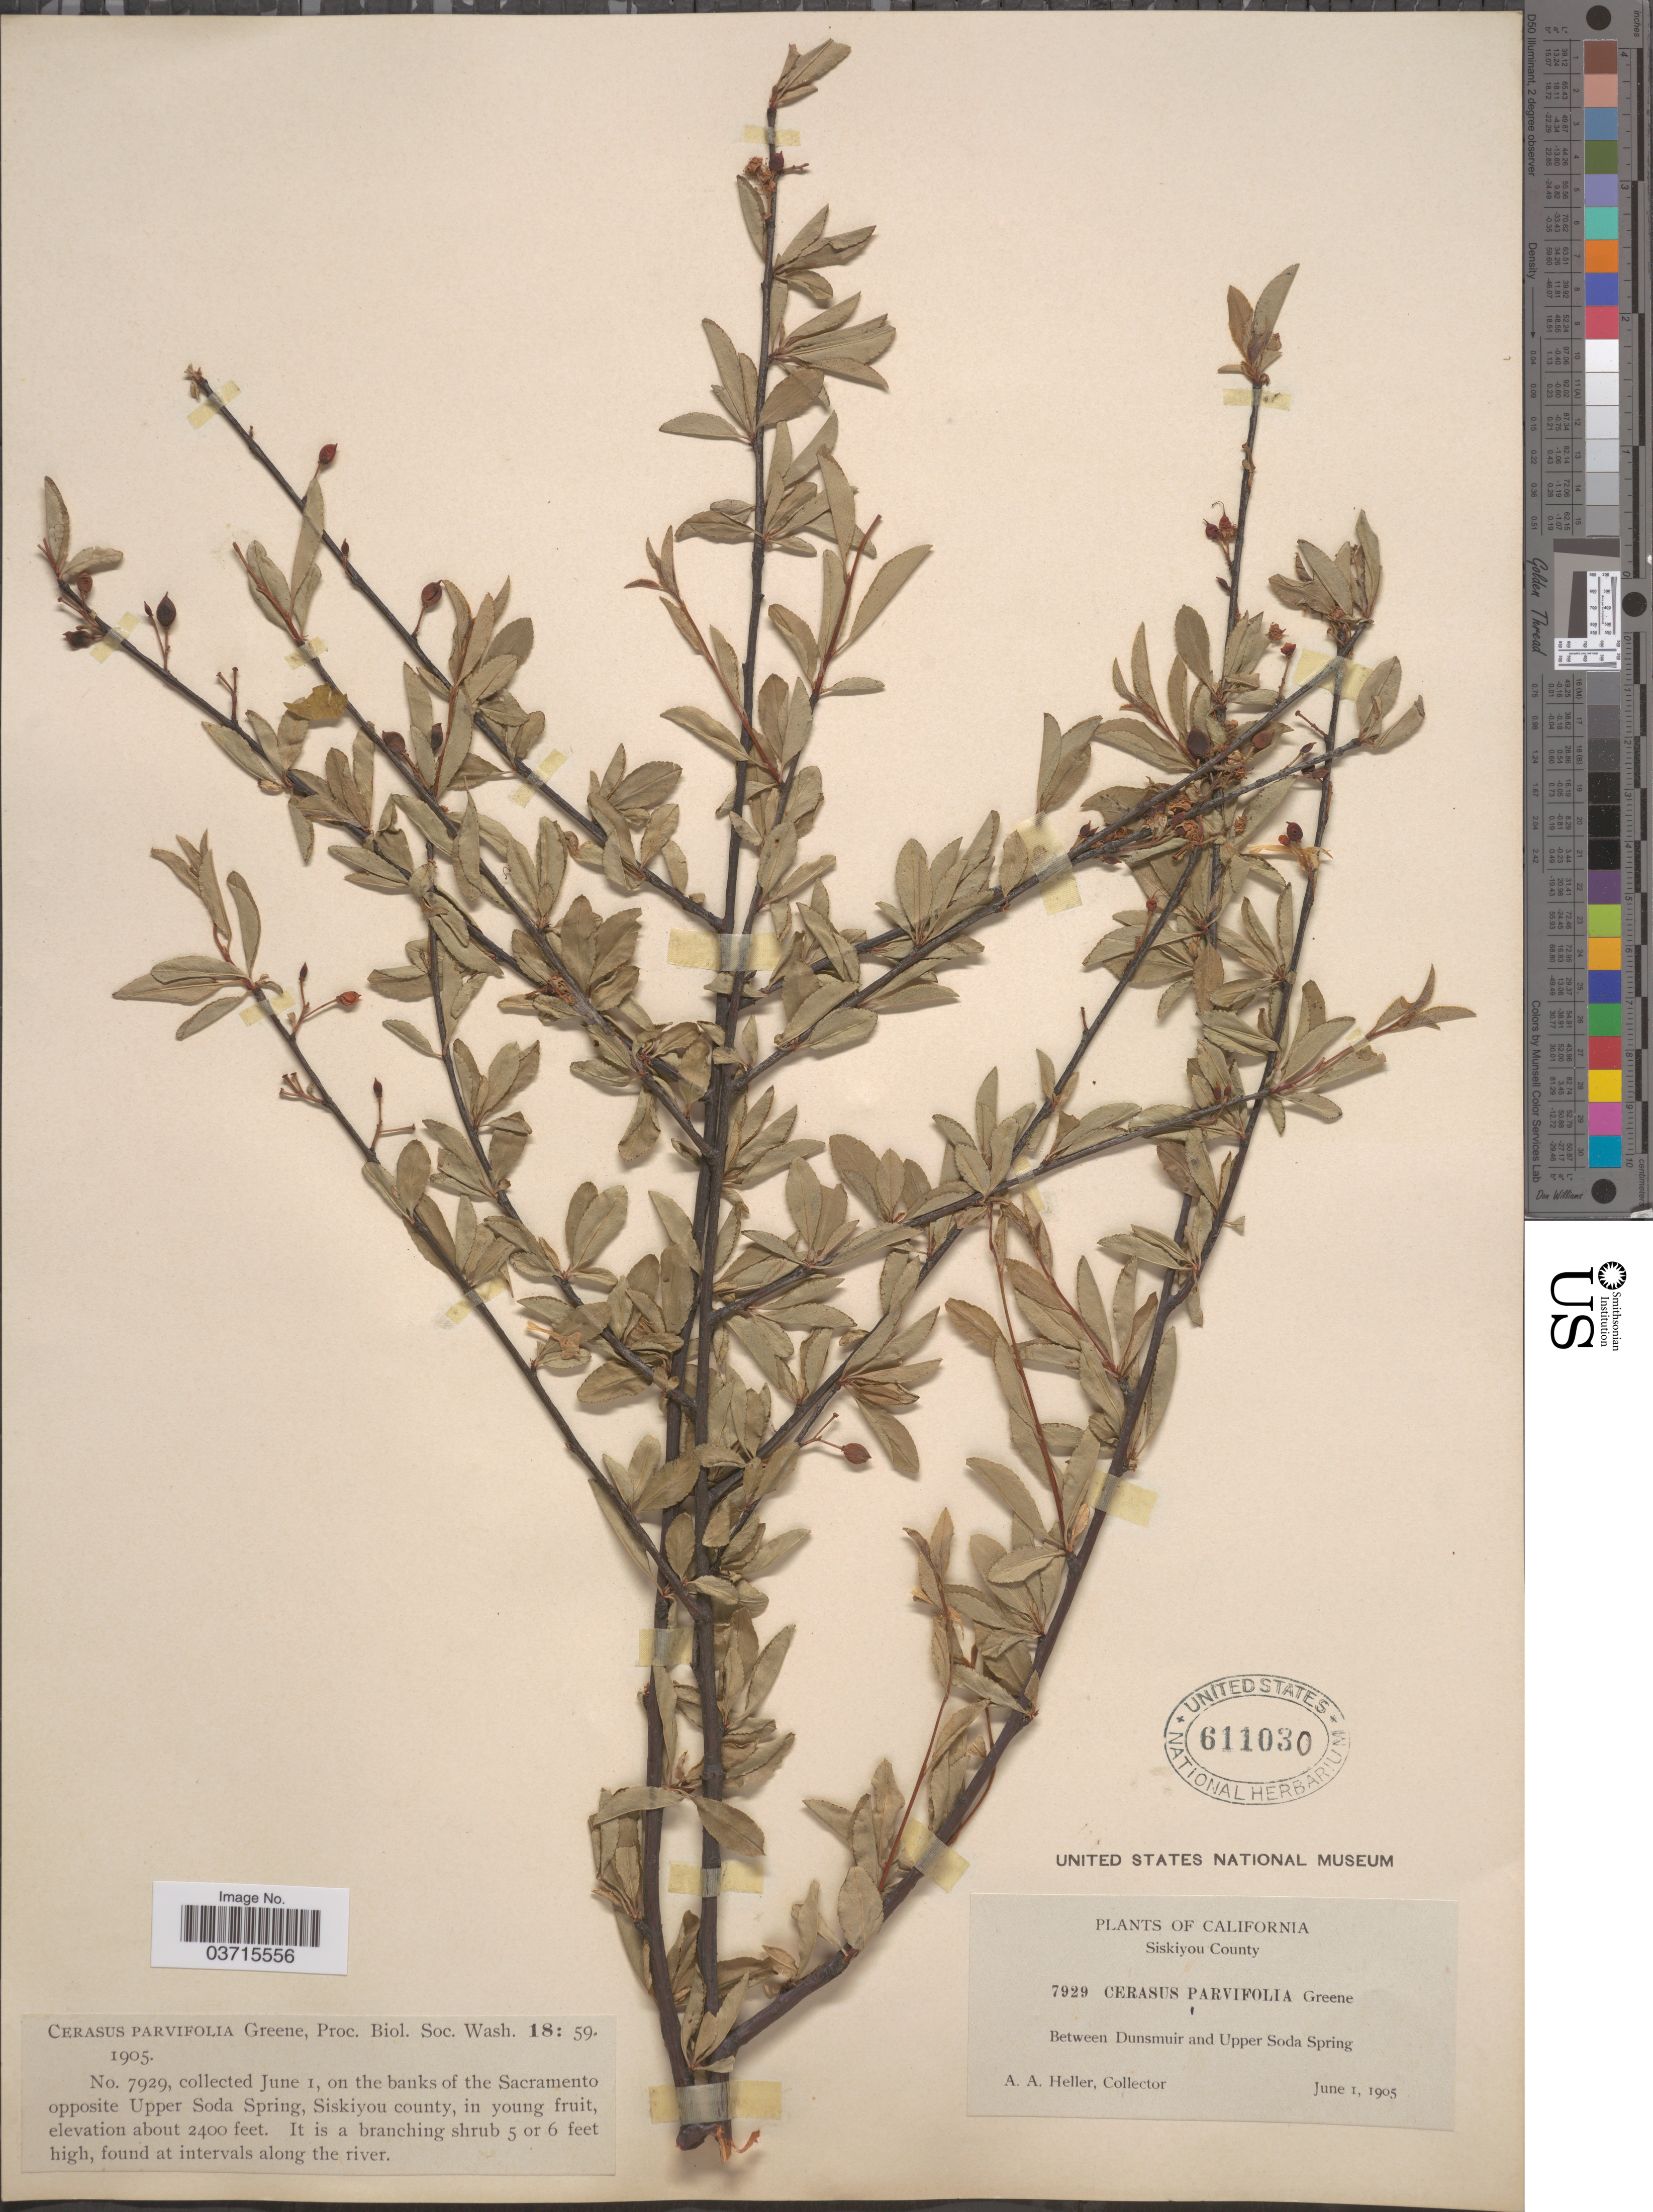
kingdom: Plantae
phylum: Tracheophyta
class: Magnoliopsida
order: Rosales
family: Rosaceae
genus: Prunus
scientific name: Prunus emarginata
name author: (Douglas ex Hook.) Eaton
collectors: A. A. Heller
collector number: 7929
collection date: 1905-06-01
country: United States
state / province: California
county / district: Siskiyou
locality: Siskiyou County. Between Dunsmuir and Upper Soda Spring. On the banks of the Sacramento opposite Upper Soda Spring.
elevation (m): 732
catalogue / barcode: US 611030